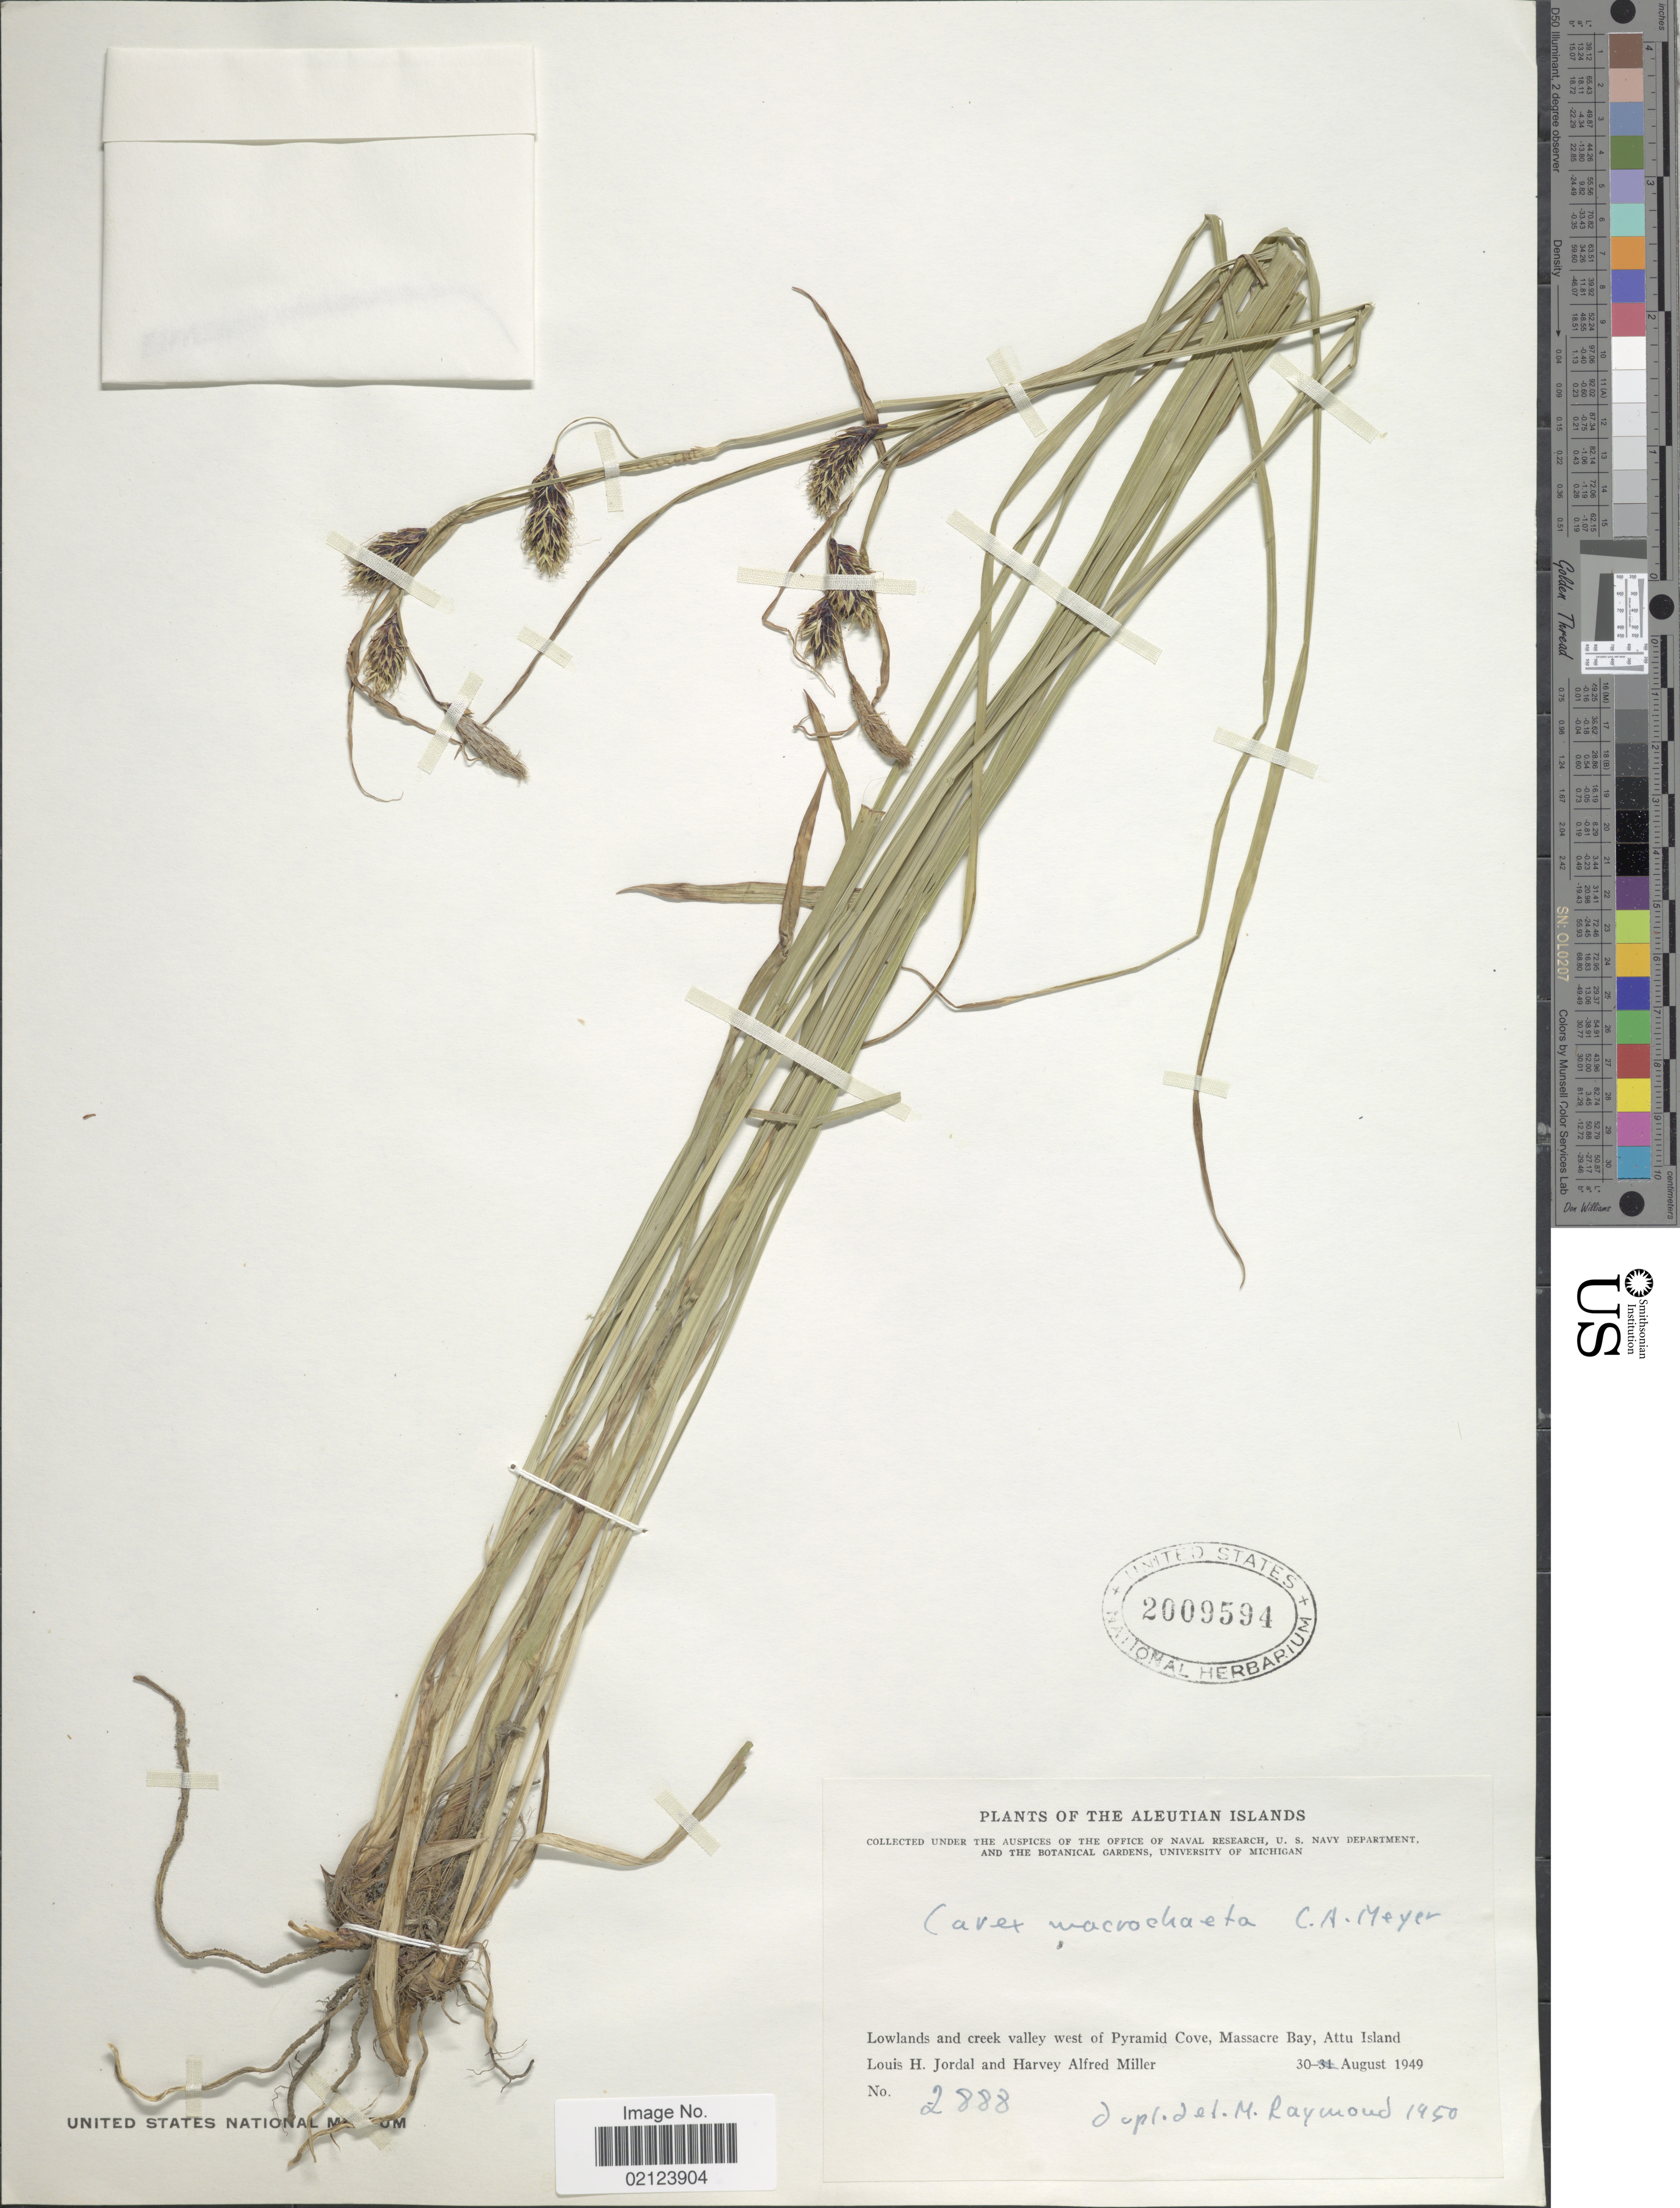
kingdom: Plantae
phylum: Tracheophyta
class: Liliopsida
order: Poales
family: Cyperaceae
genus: Carex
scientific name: Carex macrochaeta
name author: C.A. Mey.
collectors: L. Jordal & H. A. Miller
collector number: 2888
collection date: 1949-08-30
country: United States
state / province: Alaska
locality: Aleutian Islands. Lowlands and creek valley west of Pyramid Cove, Massacre Bay, Attu Island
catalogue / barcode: US 2009594